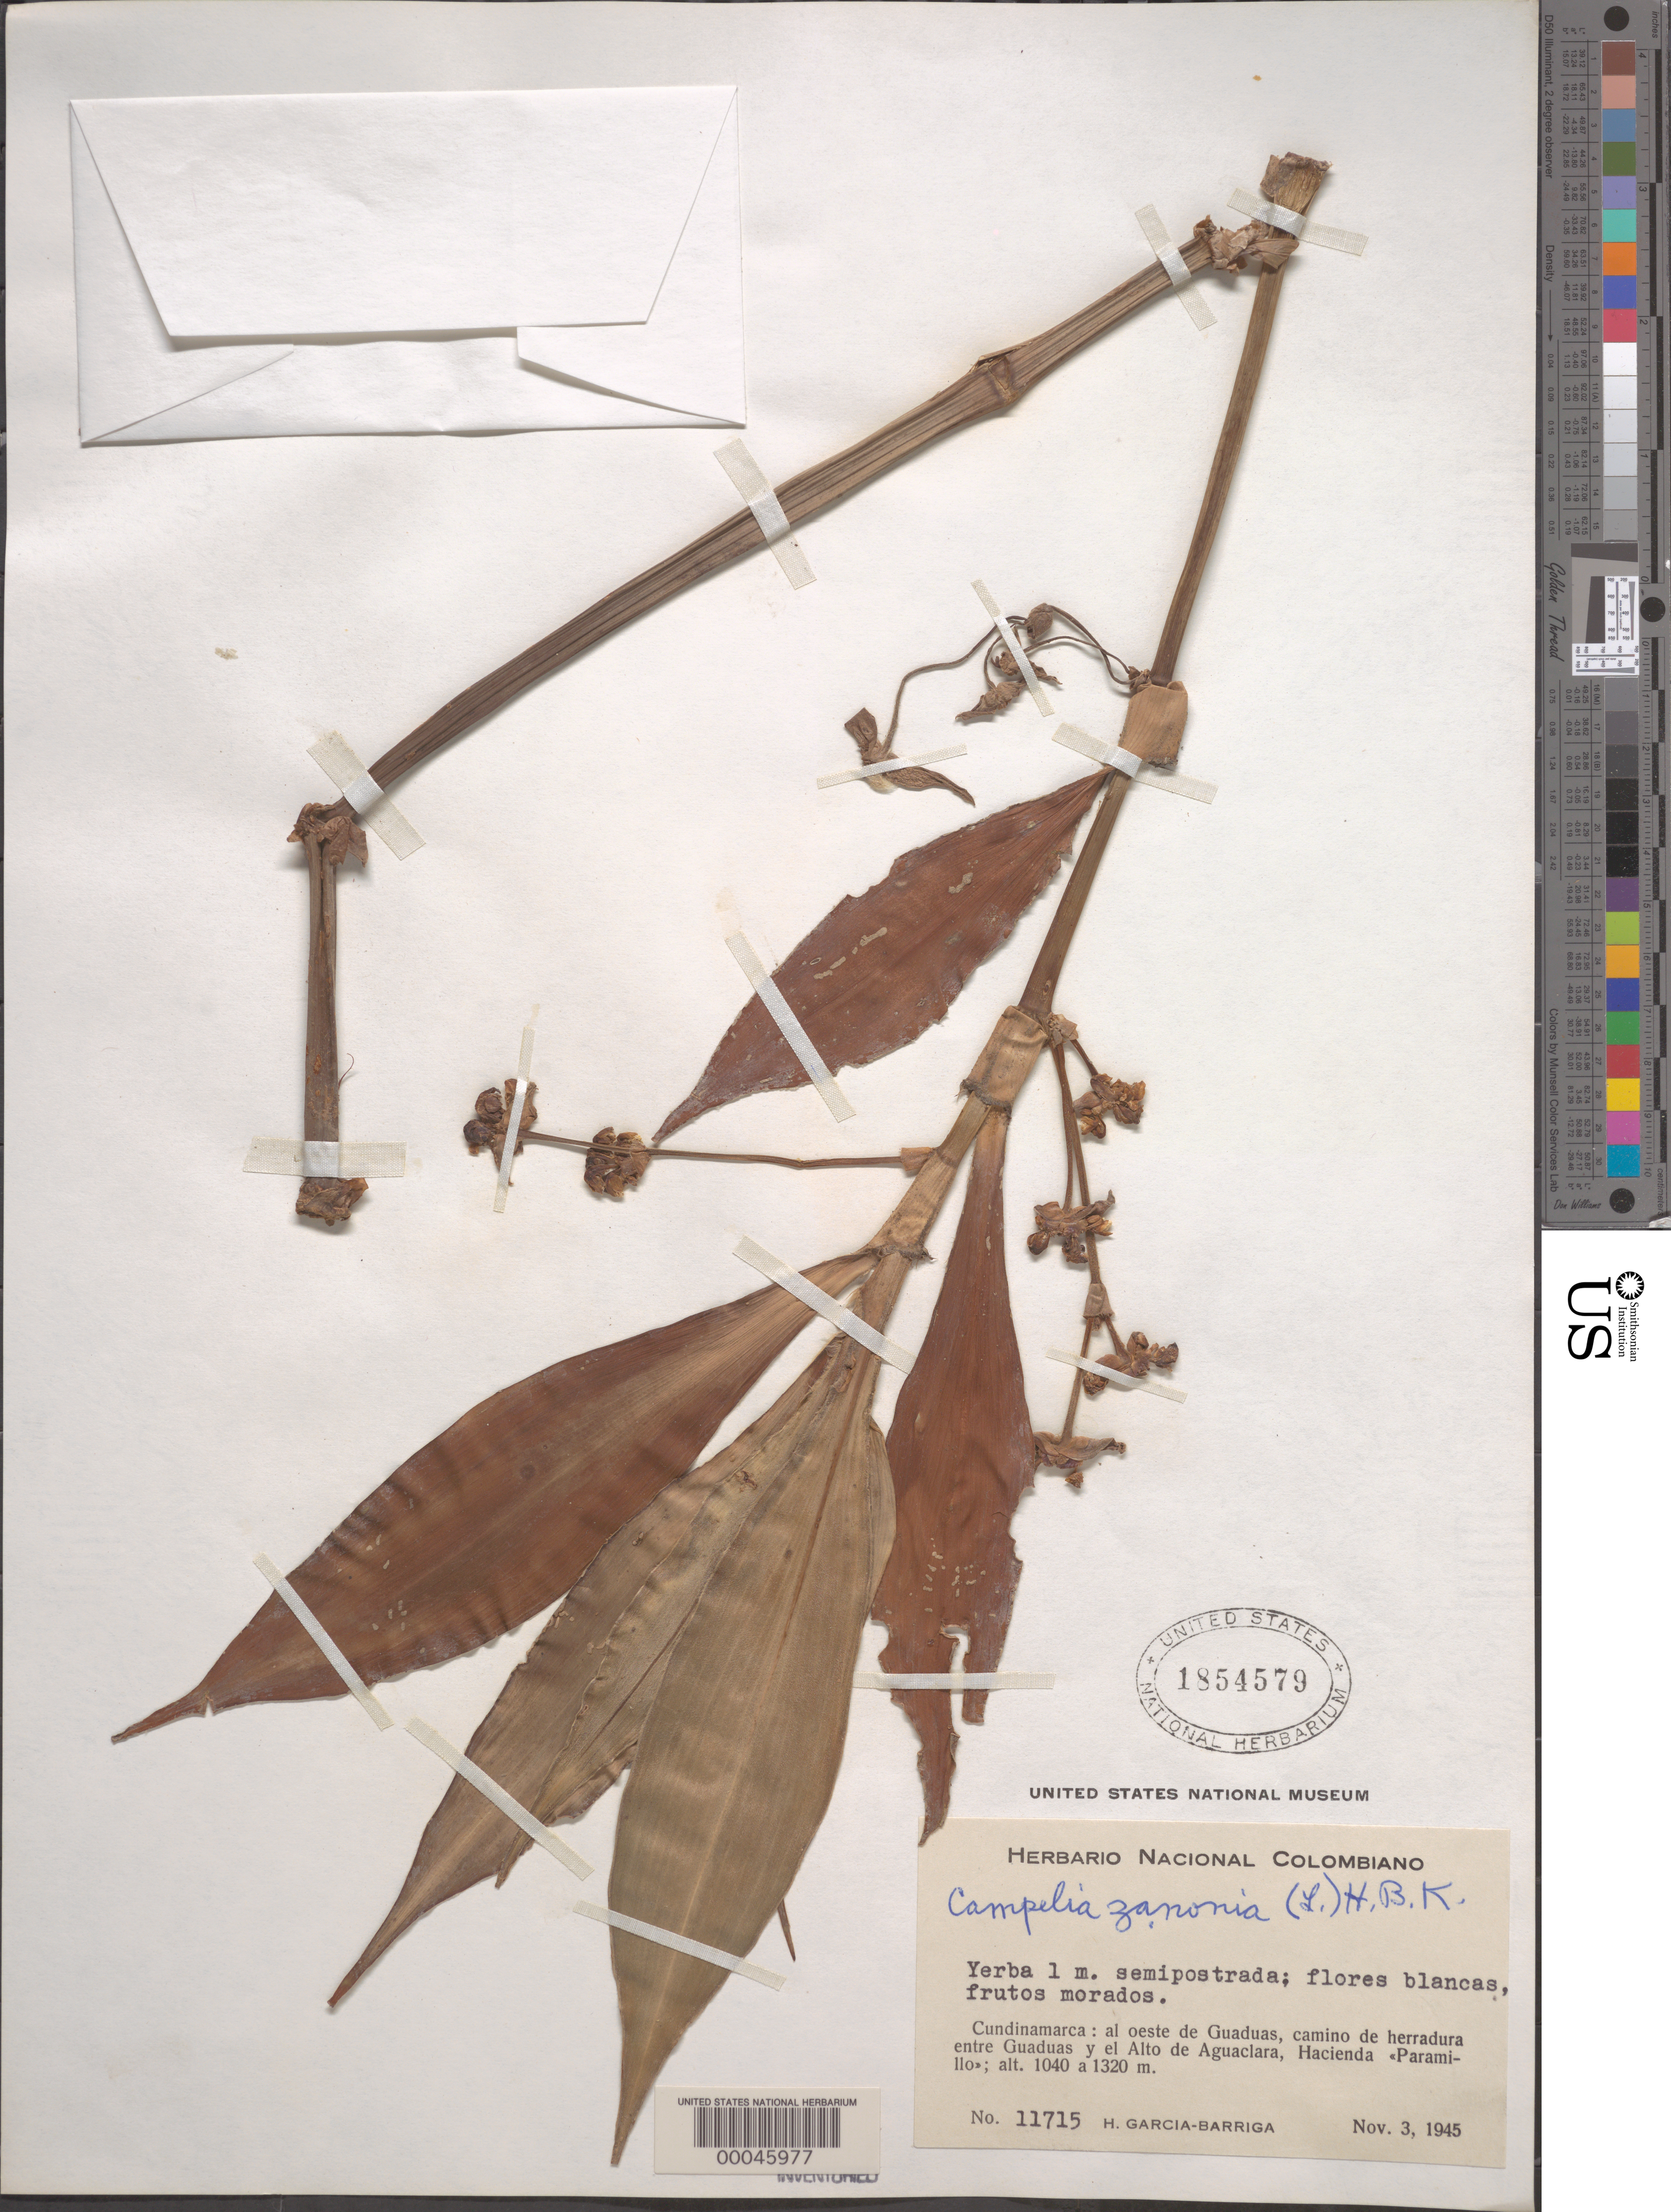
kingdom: Plantae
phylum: Tracheophyta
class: Liliopsida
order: Commelinales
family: Commelinaceae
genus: Tradescantia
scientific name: Tradescantia zanonia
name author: (L.) Sw.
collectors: H. García Barriga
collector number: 11715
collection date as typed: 03 Nov 1945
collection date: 1945-11-03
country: Colombia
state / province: Cundinamarca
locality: E of Guaduas, between Guaduas and Alto de Aguaclara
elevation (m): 1040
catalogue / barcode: US 1854579